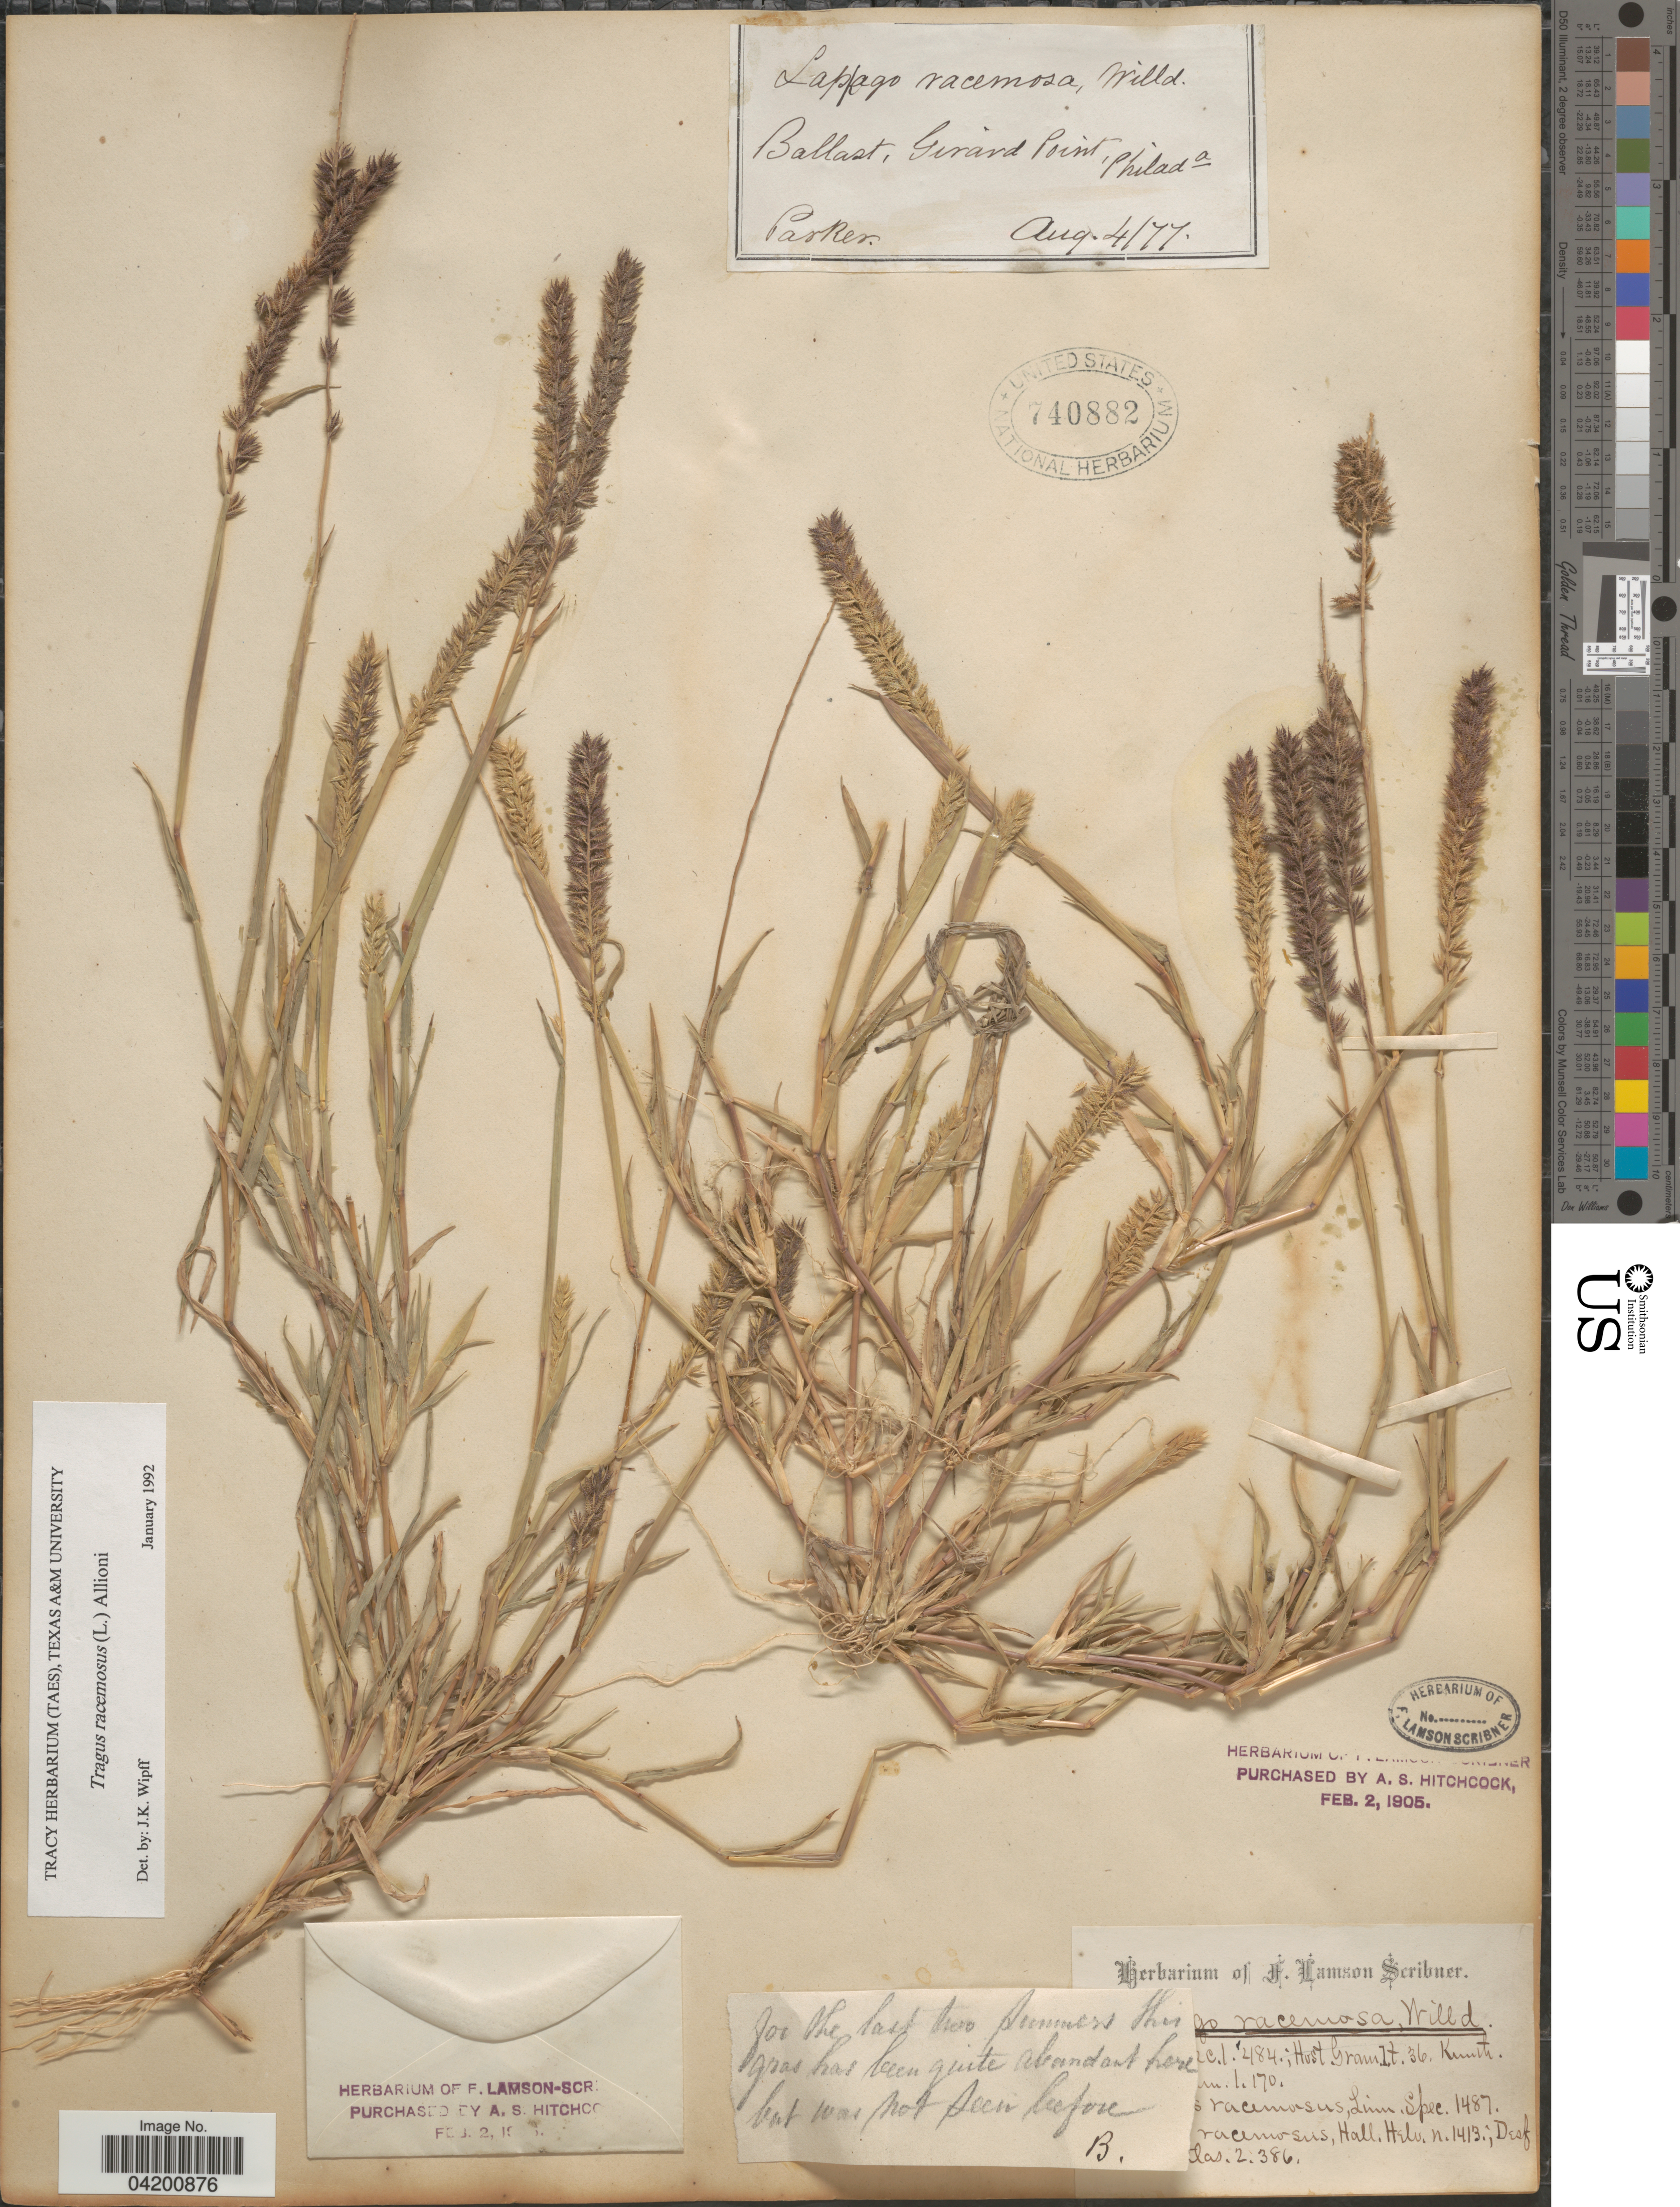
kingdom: Plantae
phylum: Tracheophyta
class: Liliopsida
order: Poales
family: Poaceae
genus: Tragus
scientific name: Tragus racemosus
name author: (L.) All.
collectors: -. Parker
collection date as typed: Transcribed d/m/y: 4/8/77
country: United States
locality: Ballast, Girard Point, Philada.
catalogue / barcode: US 740882